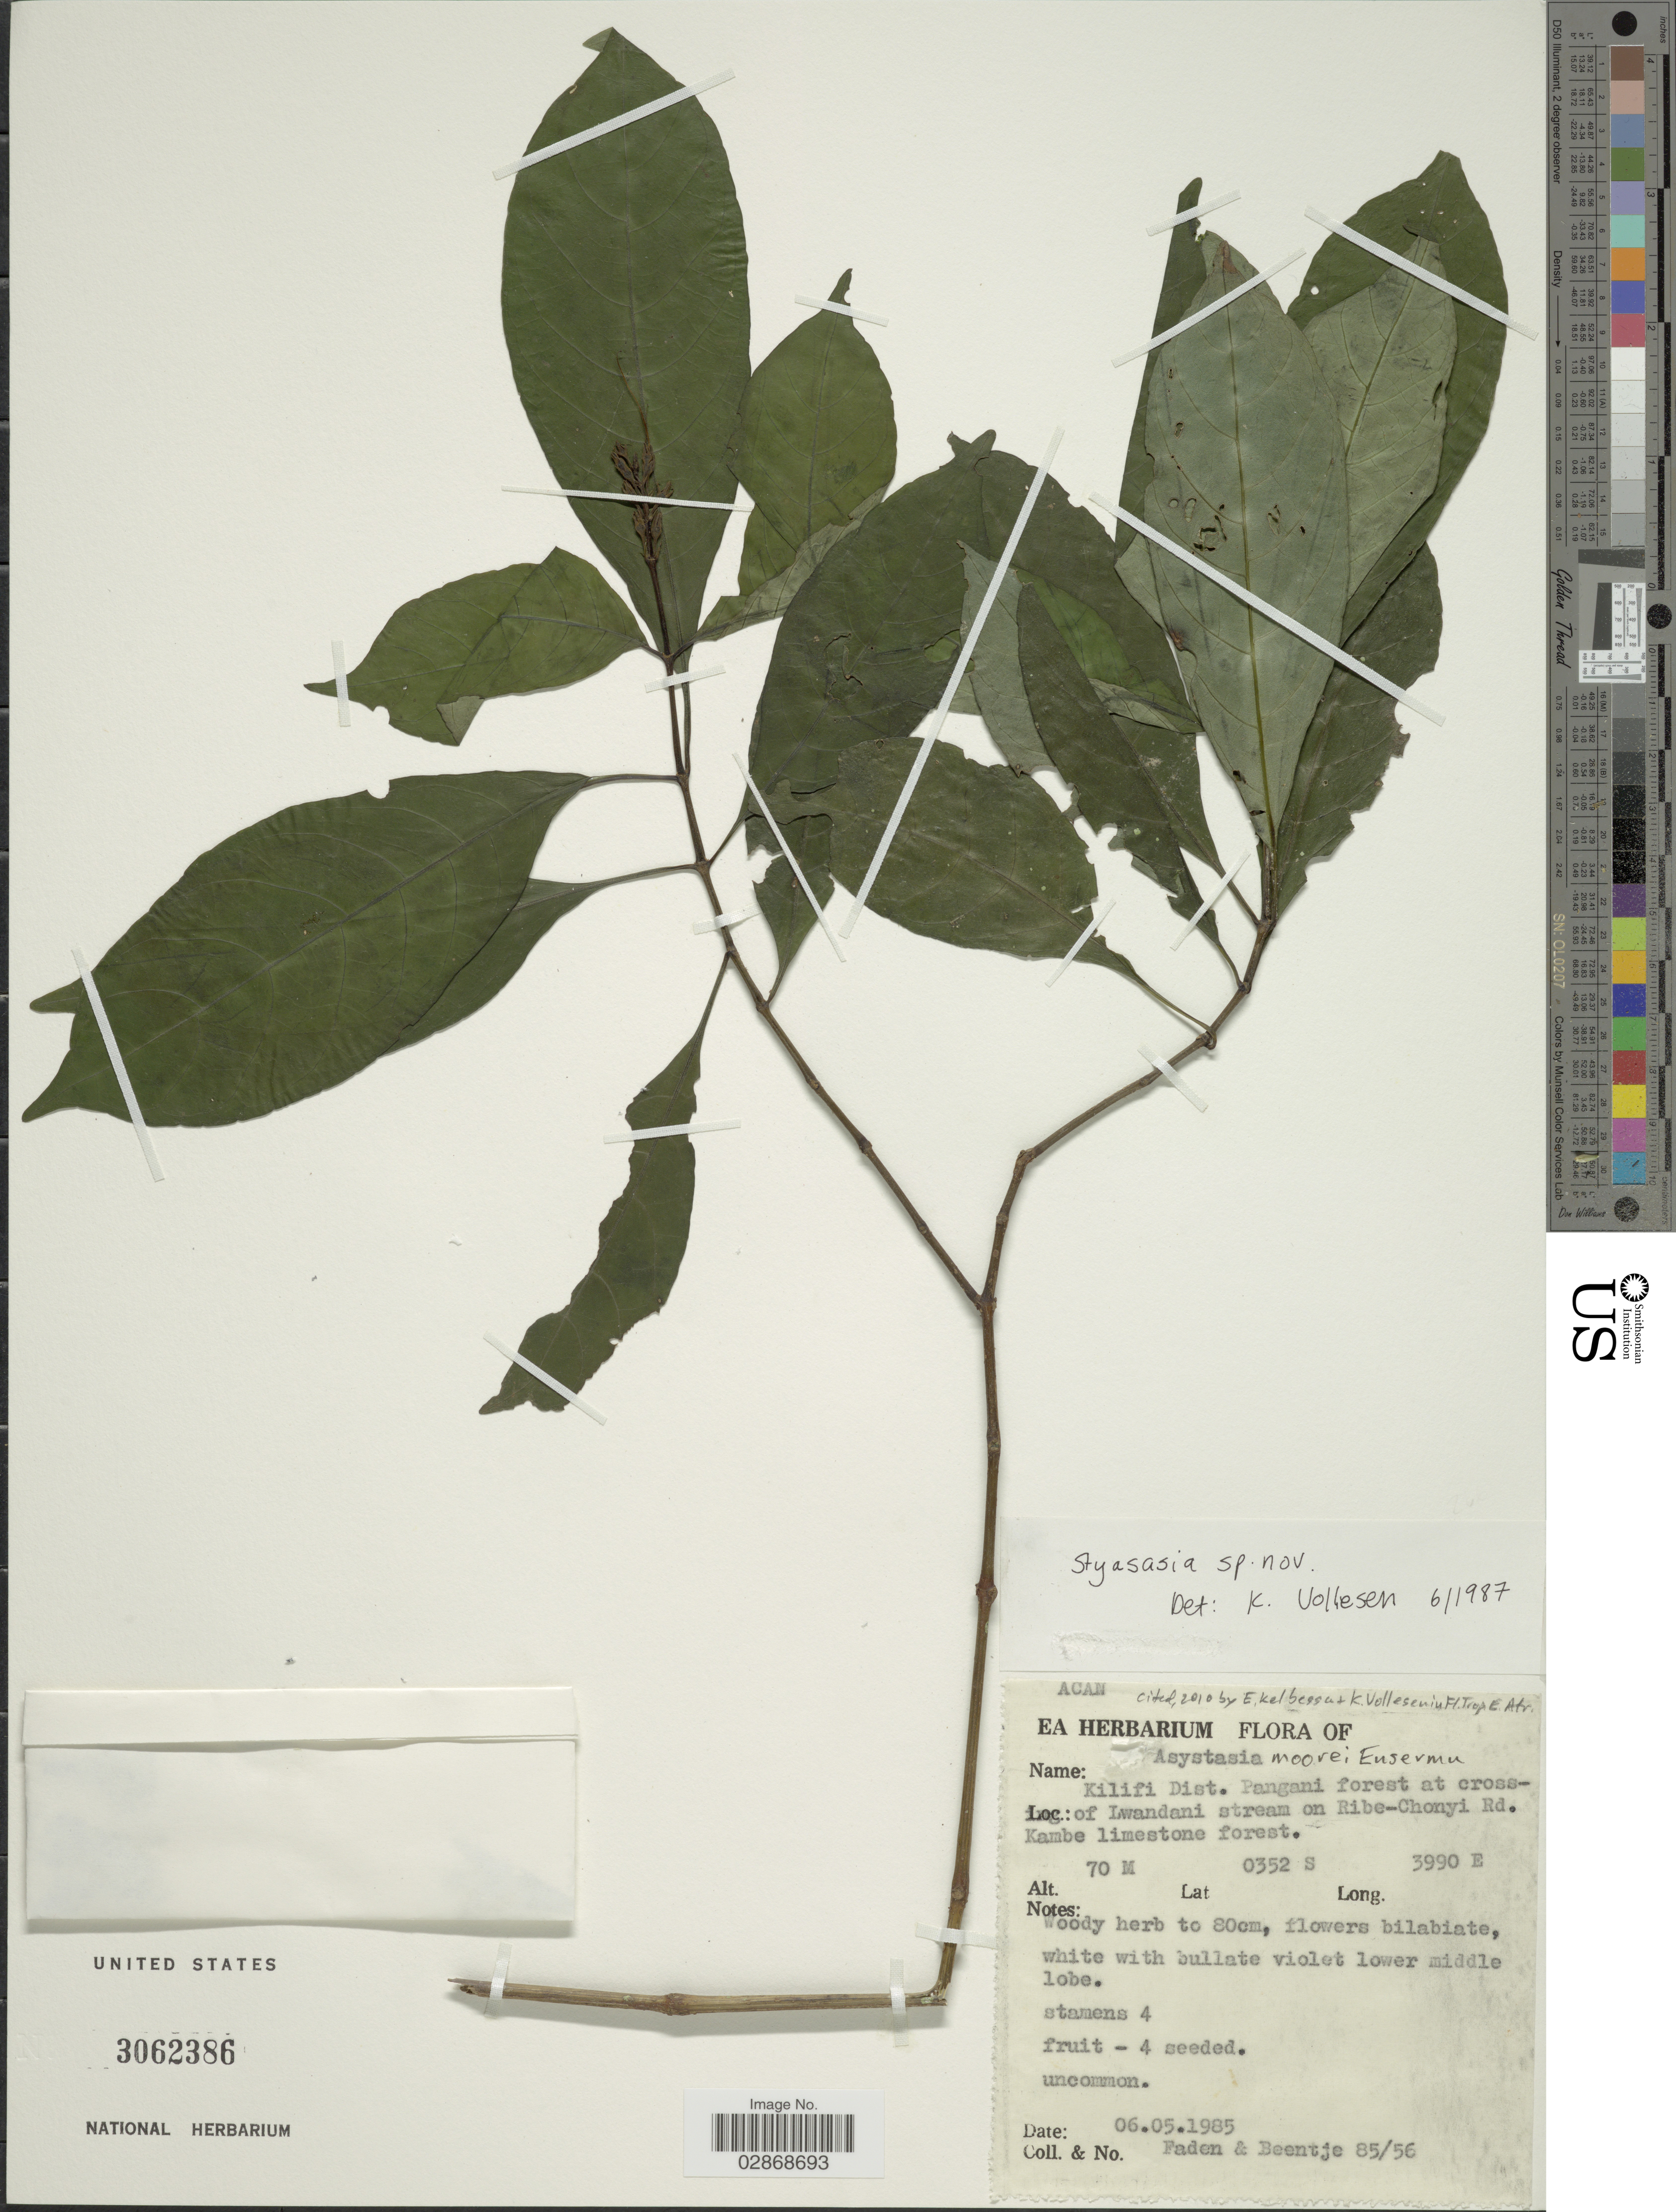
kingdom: Plantae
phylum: Tracheophyta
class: Magnoliopsida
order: Lamiales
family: Acanthaceae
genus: Asystasia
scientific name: Asystasia moorei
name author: Ensermu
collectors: -- Faden & -- Beentje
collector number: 85/56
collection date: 1985-05-06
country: Kenya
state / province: Kilifi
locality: Kilifi Dist. Pangani forest at crossing of Lwandani streaom on Ribe-Chonyi Rd. Kambe limestone forest.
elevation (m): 70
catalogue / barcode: US 3062386